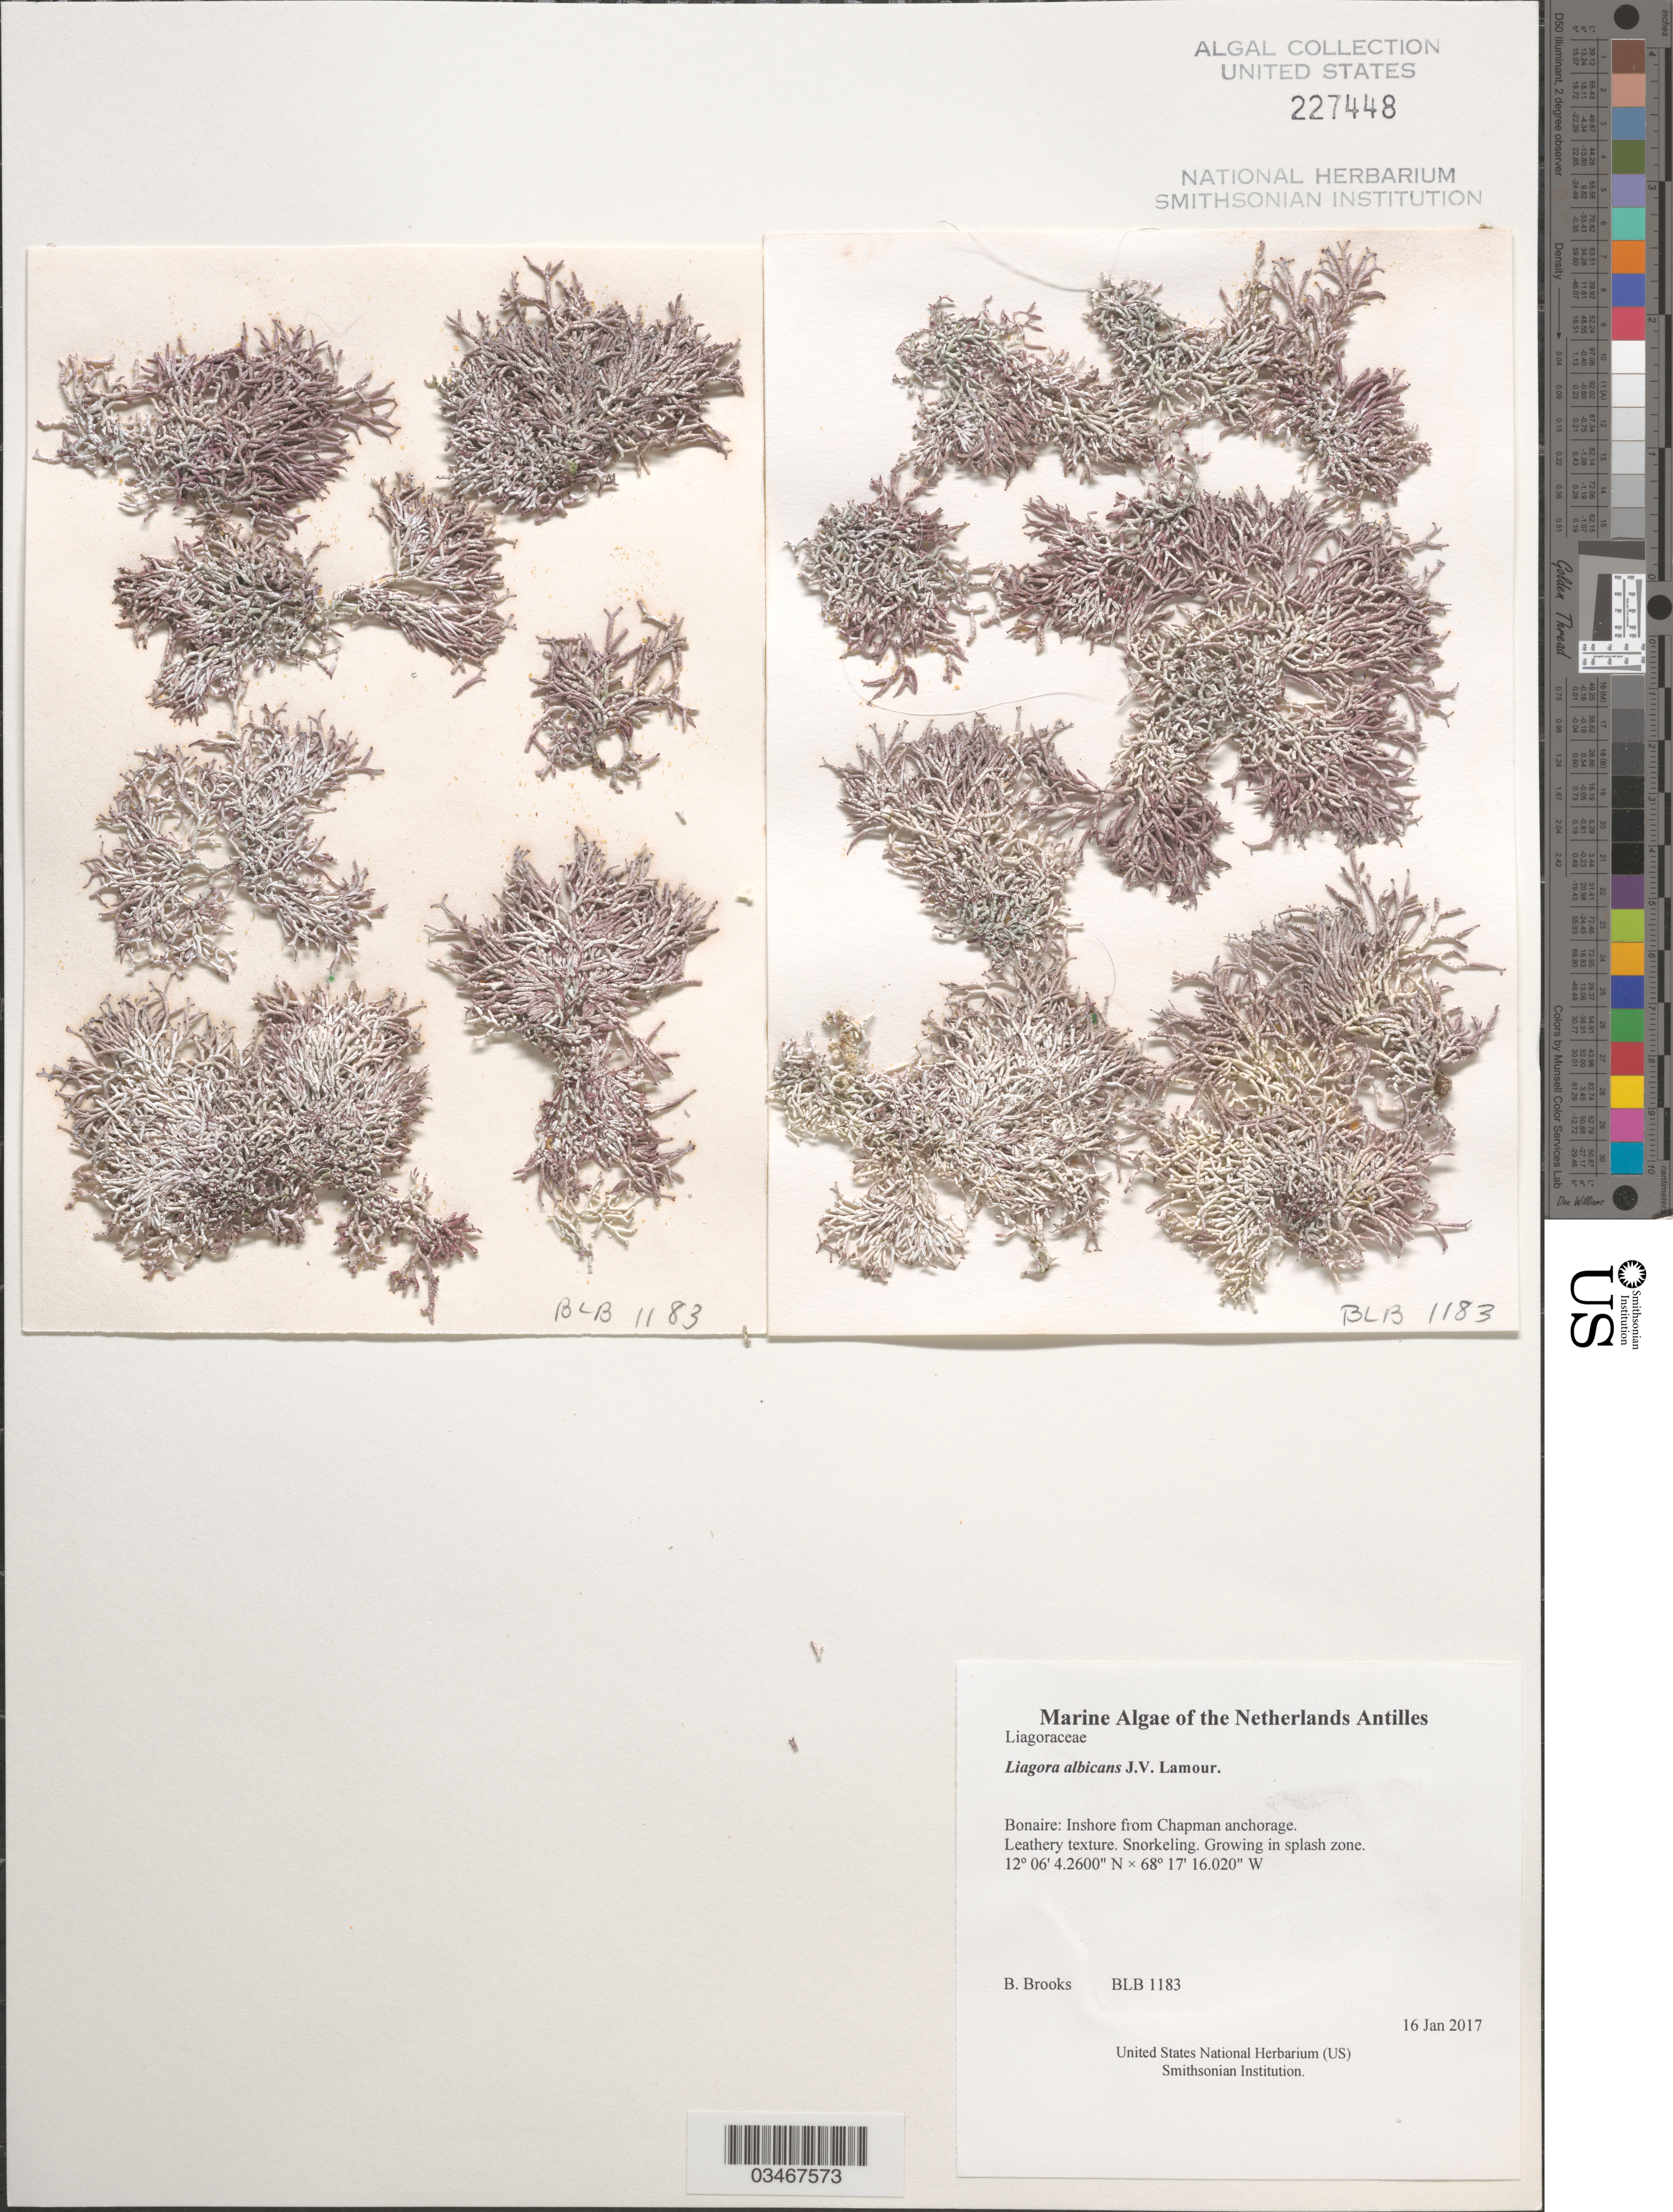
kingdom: Plantae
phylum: Rhodophyta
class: Florideophyceae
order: Nemaliales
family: Liagoraceae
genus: Liagora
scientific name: Liagora albicans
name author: J.V.Lamouroux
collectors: B. Brooks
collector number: BLB 1183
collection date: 2017-01-16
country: Netherlands Antilles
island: Bonaire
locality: Inshore from Chapman anchorage. Snorkeling.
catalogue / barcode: US 227448